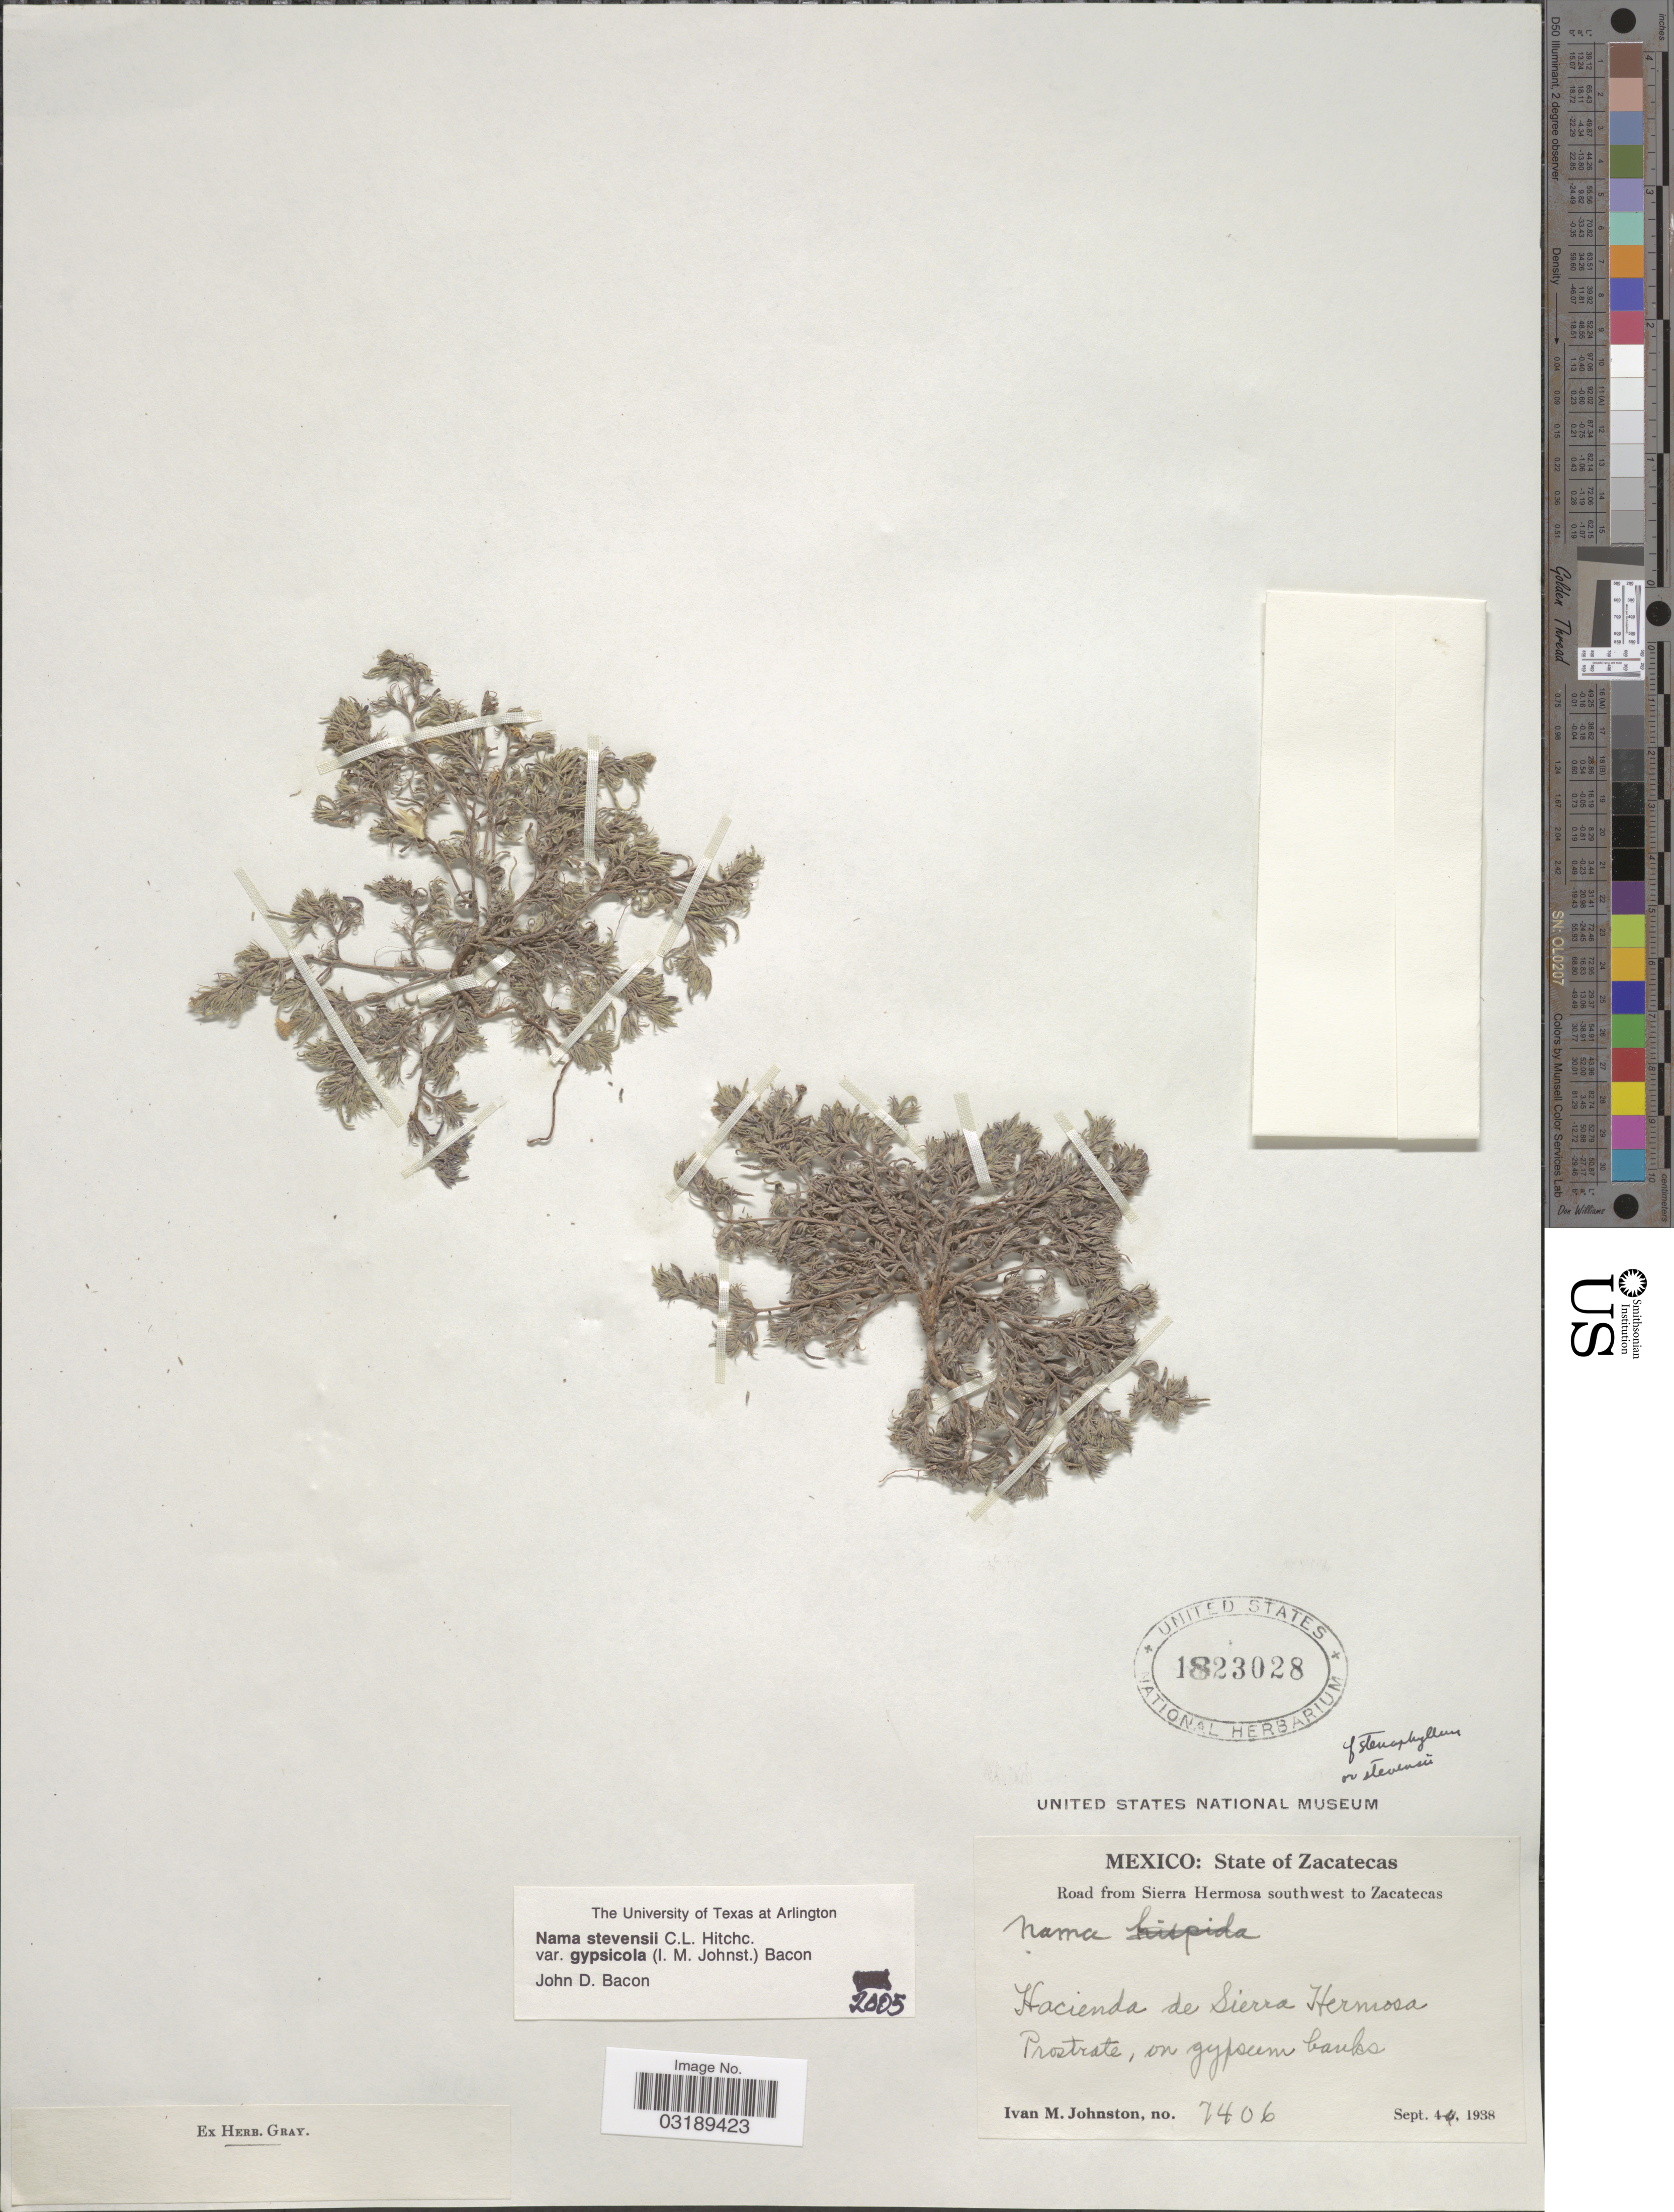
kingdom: Plantae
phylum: Tracheophyta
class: Magnoliopsida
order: Boraginales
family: Namaceae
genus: Nama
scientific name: Nama stevensii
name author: C.L. Hitchc.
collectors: I.M. Johnston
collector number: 7406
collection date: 1938-09-04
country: Mexico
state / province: Zacatecas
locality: Road from Sierra Hermosa southwest to Zacatecas, Hacienda de Sierra Hermosa.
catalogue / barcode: US 1823028